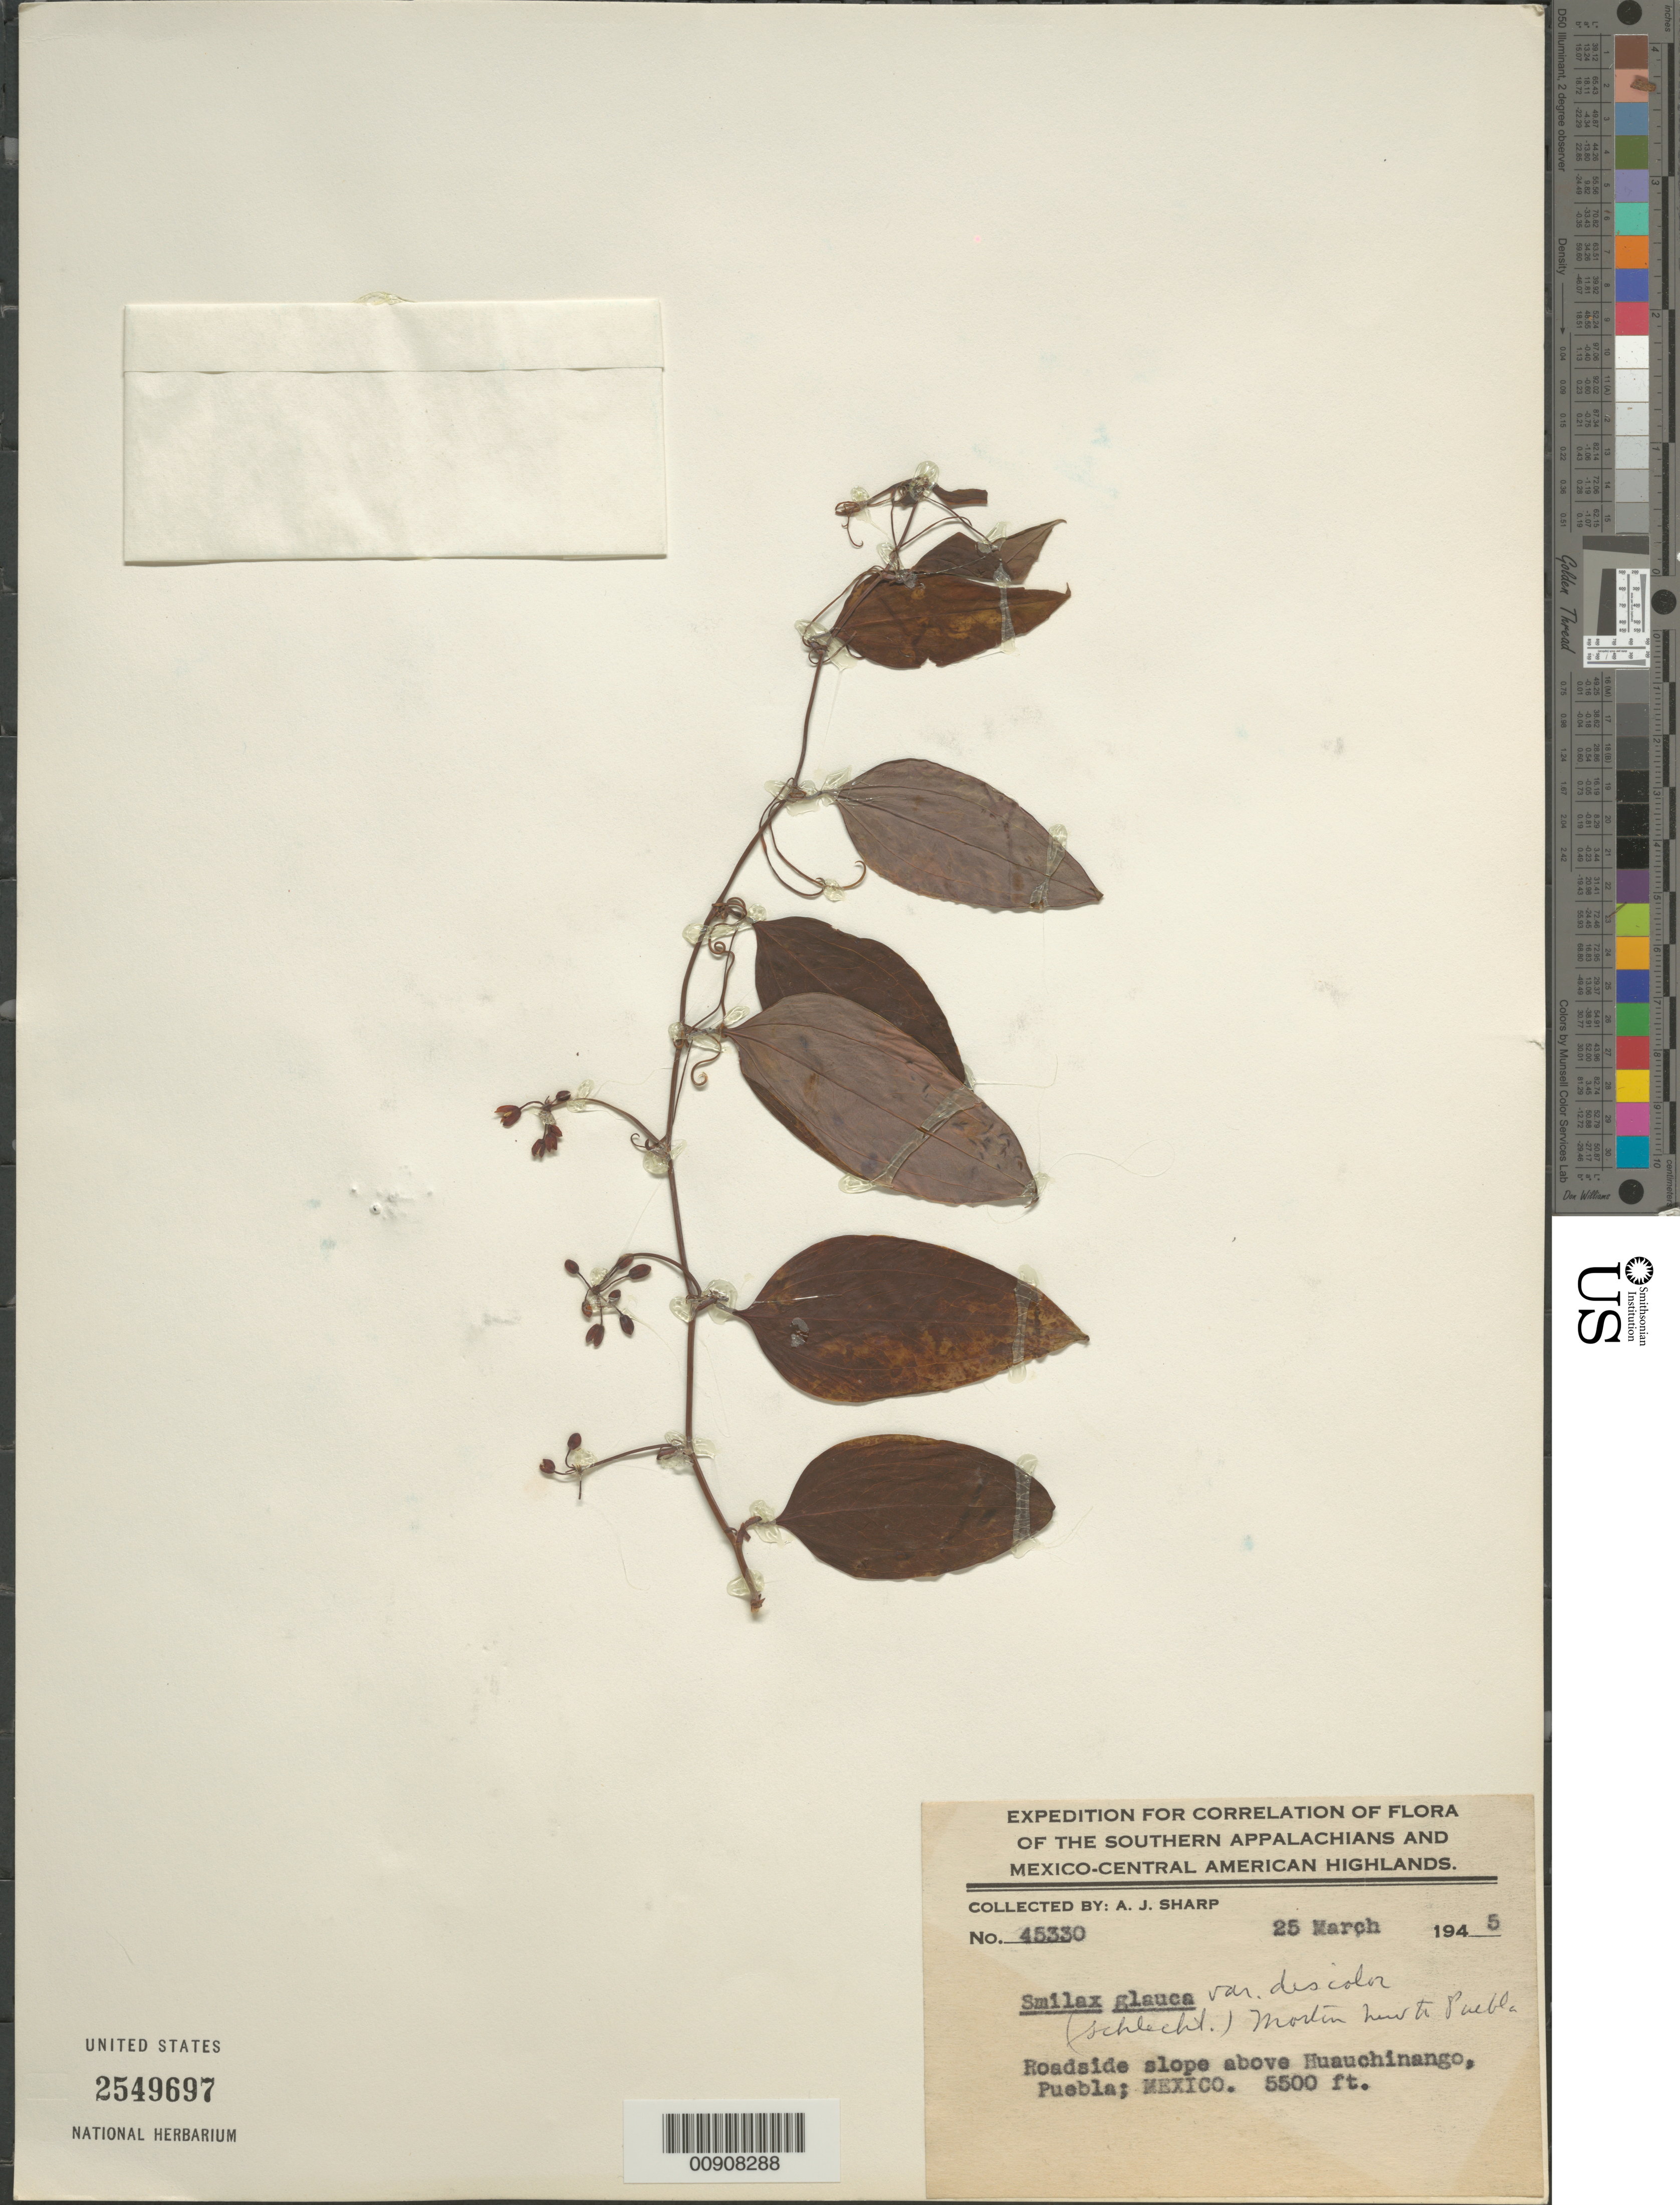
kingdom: Plantae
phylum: Tracheophyta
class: Liliopsida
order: Liliales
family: Smilacaceae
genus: Smilax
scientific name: Smilax glauca var. discolor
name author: (Schltdl.) C.V. Morton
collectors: A. J. Sharp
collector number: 45330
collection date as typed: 25 Mar 1945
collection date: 1945-03-25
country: Mexico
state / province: Puebla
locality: Above Huachinango, Puebla.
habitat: Roadside slope.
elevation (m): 1676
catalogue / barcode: US 2549697